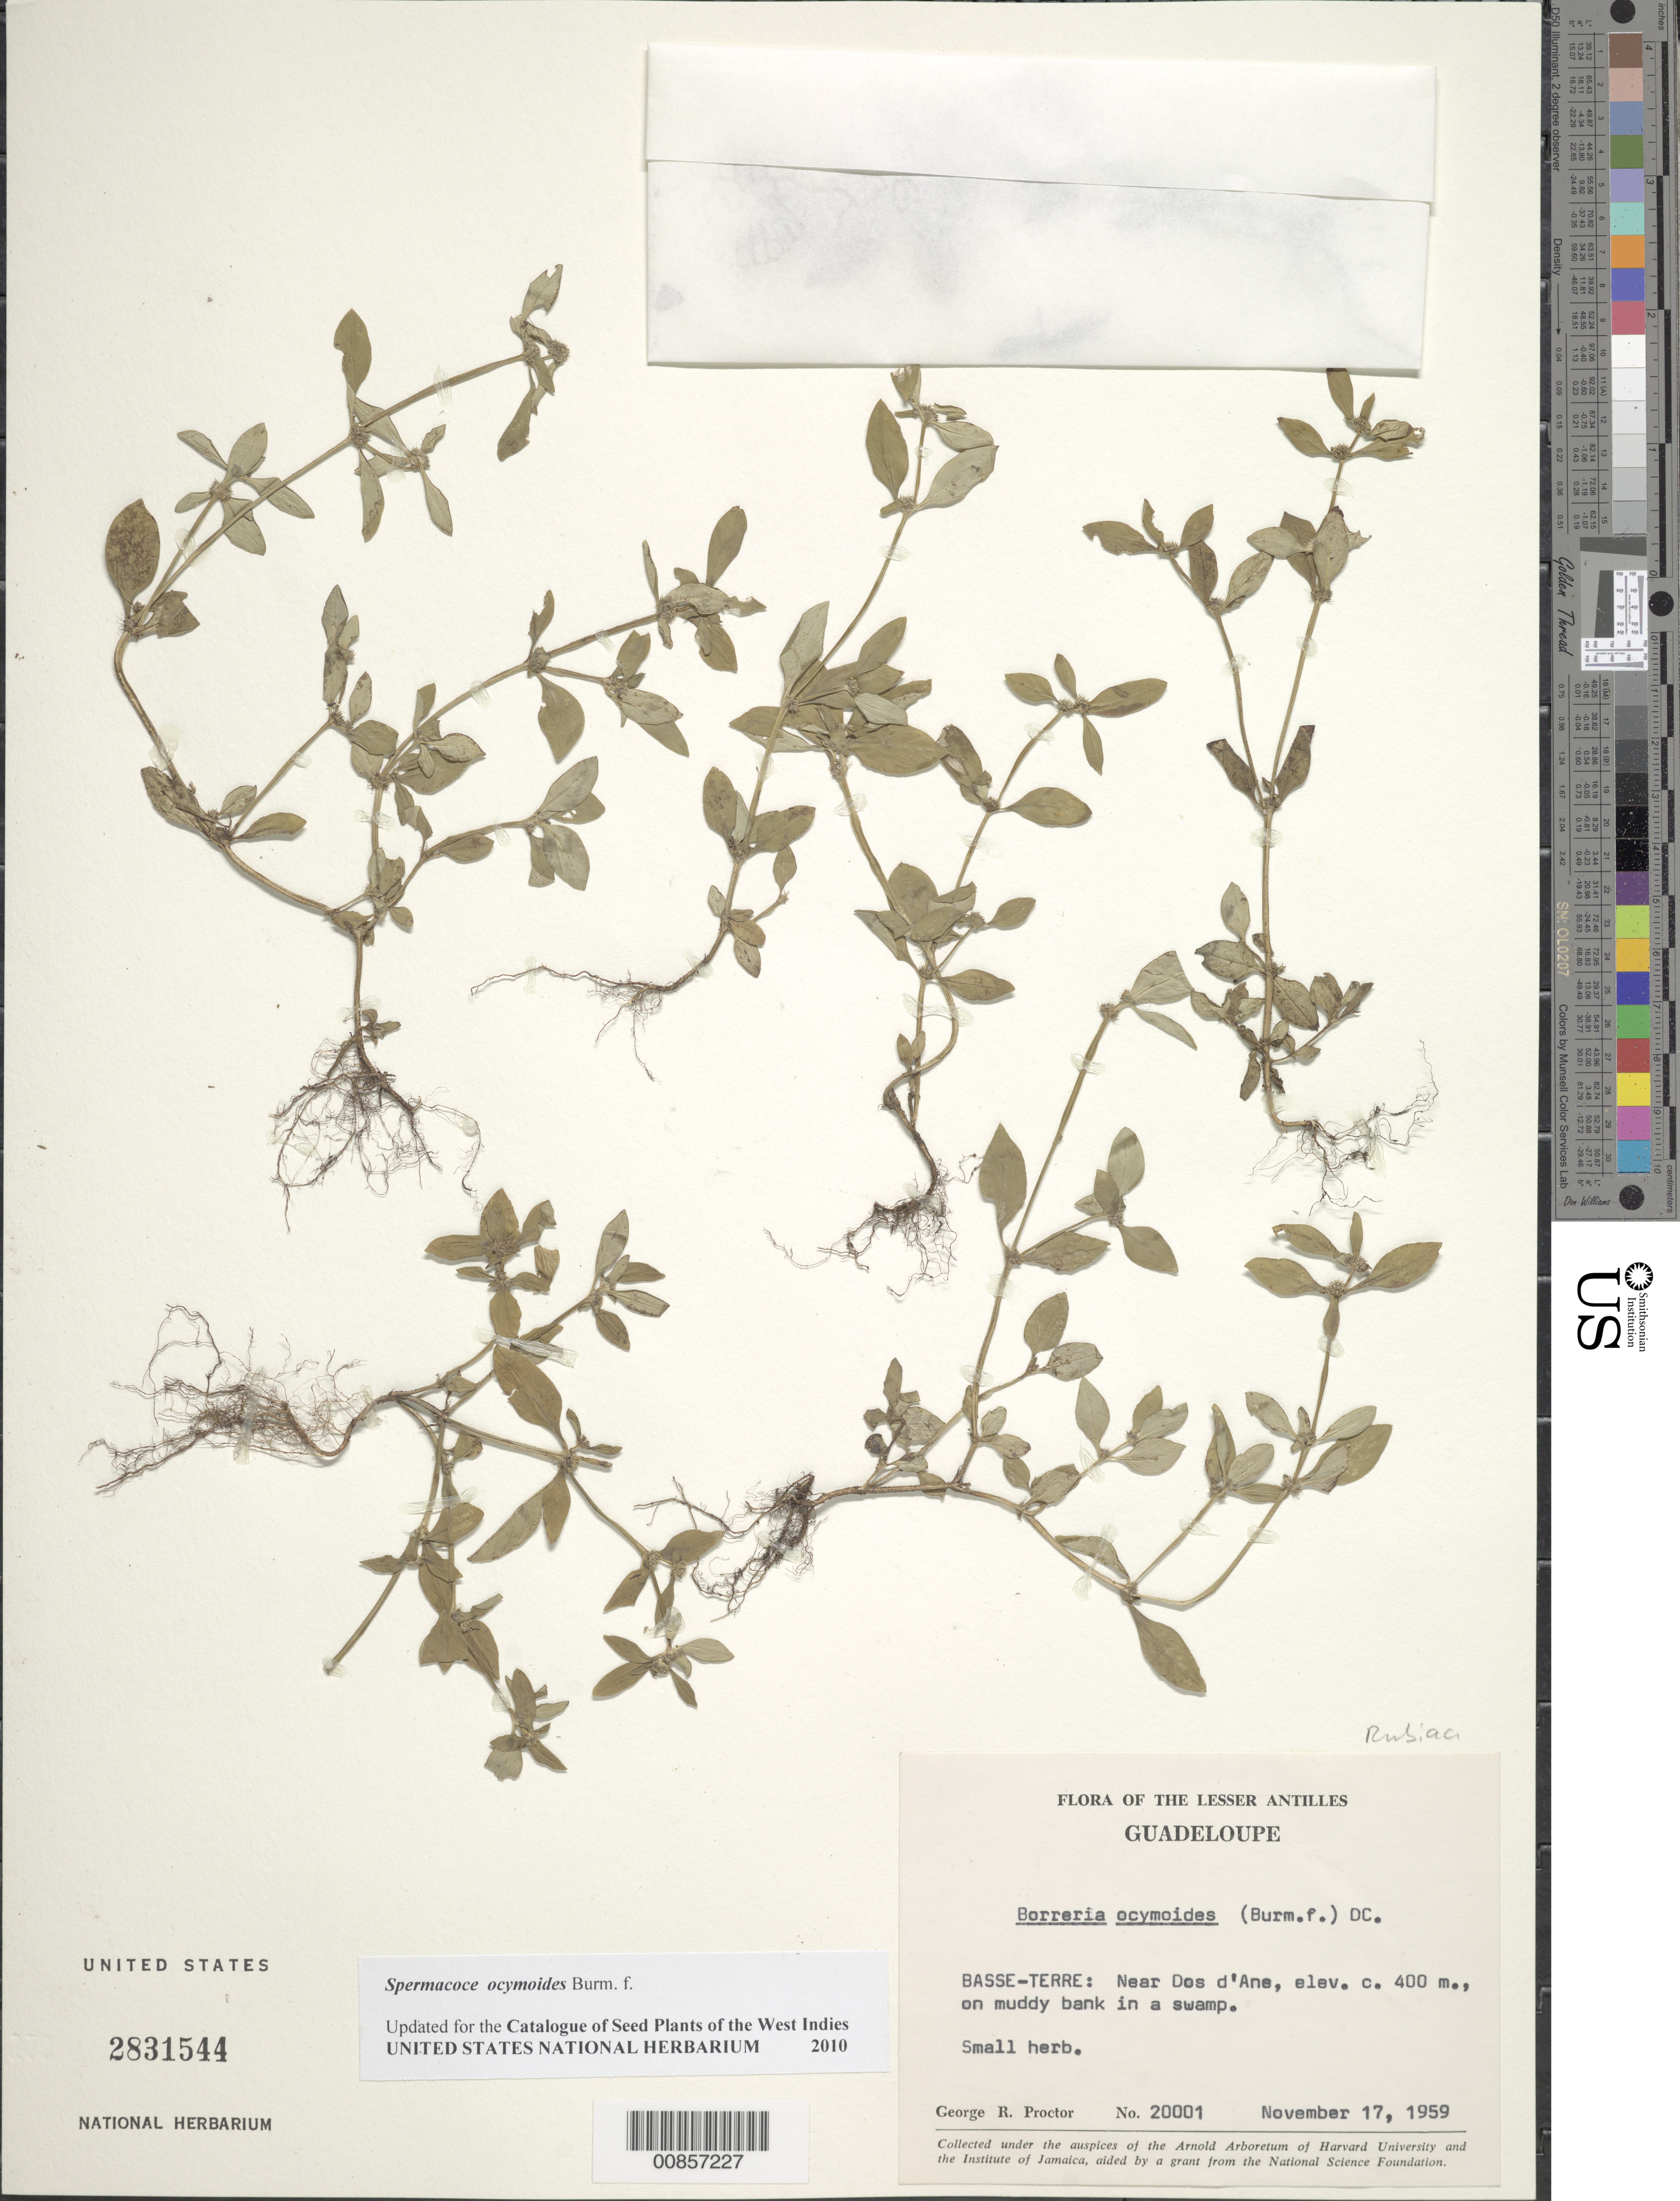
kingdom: Plantae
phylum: Tracheophyta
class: Magnoliopsida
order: Gentianales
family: Rubiaceae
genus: Spermacoce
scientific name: Spermacoce ocymoides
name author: Burm. f.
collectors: G. R. Proctor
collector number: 20001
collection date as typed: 17 Nov 1959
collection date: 1959-11-17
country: Guadeloupe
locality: Basse Terre: Near Dos d'Ane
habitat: On muddy bank in a swamp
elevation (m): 400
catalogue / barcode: US 2831544